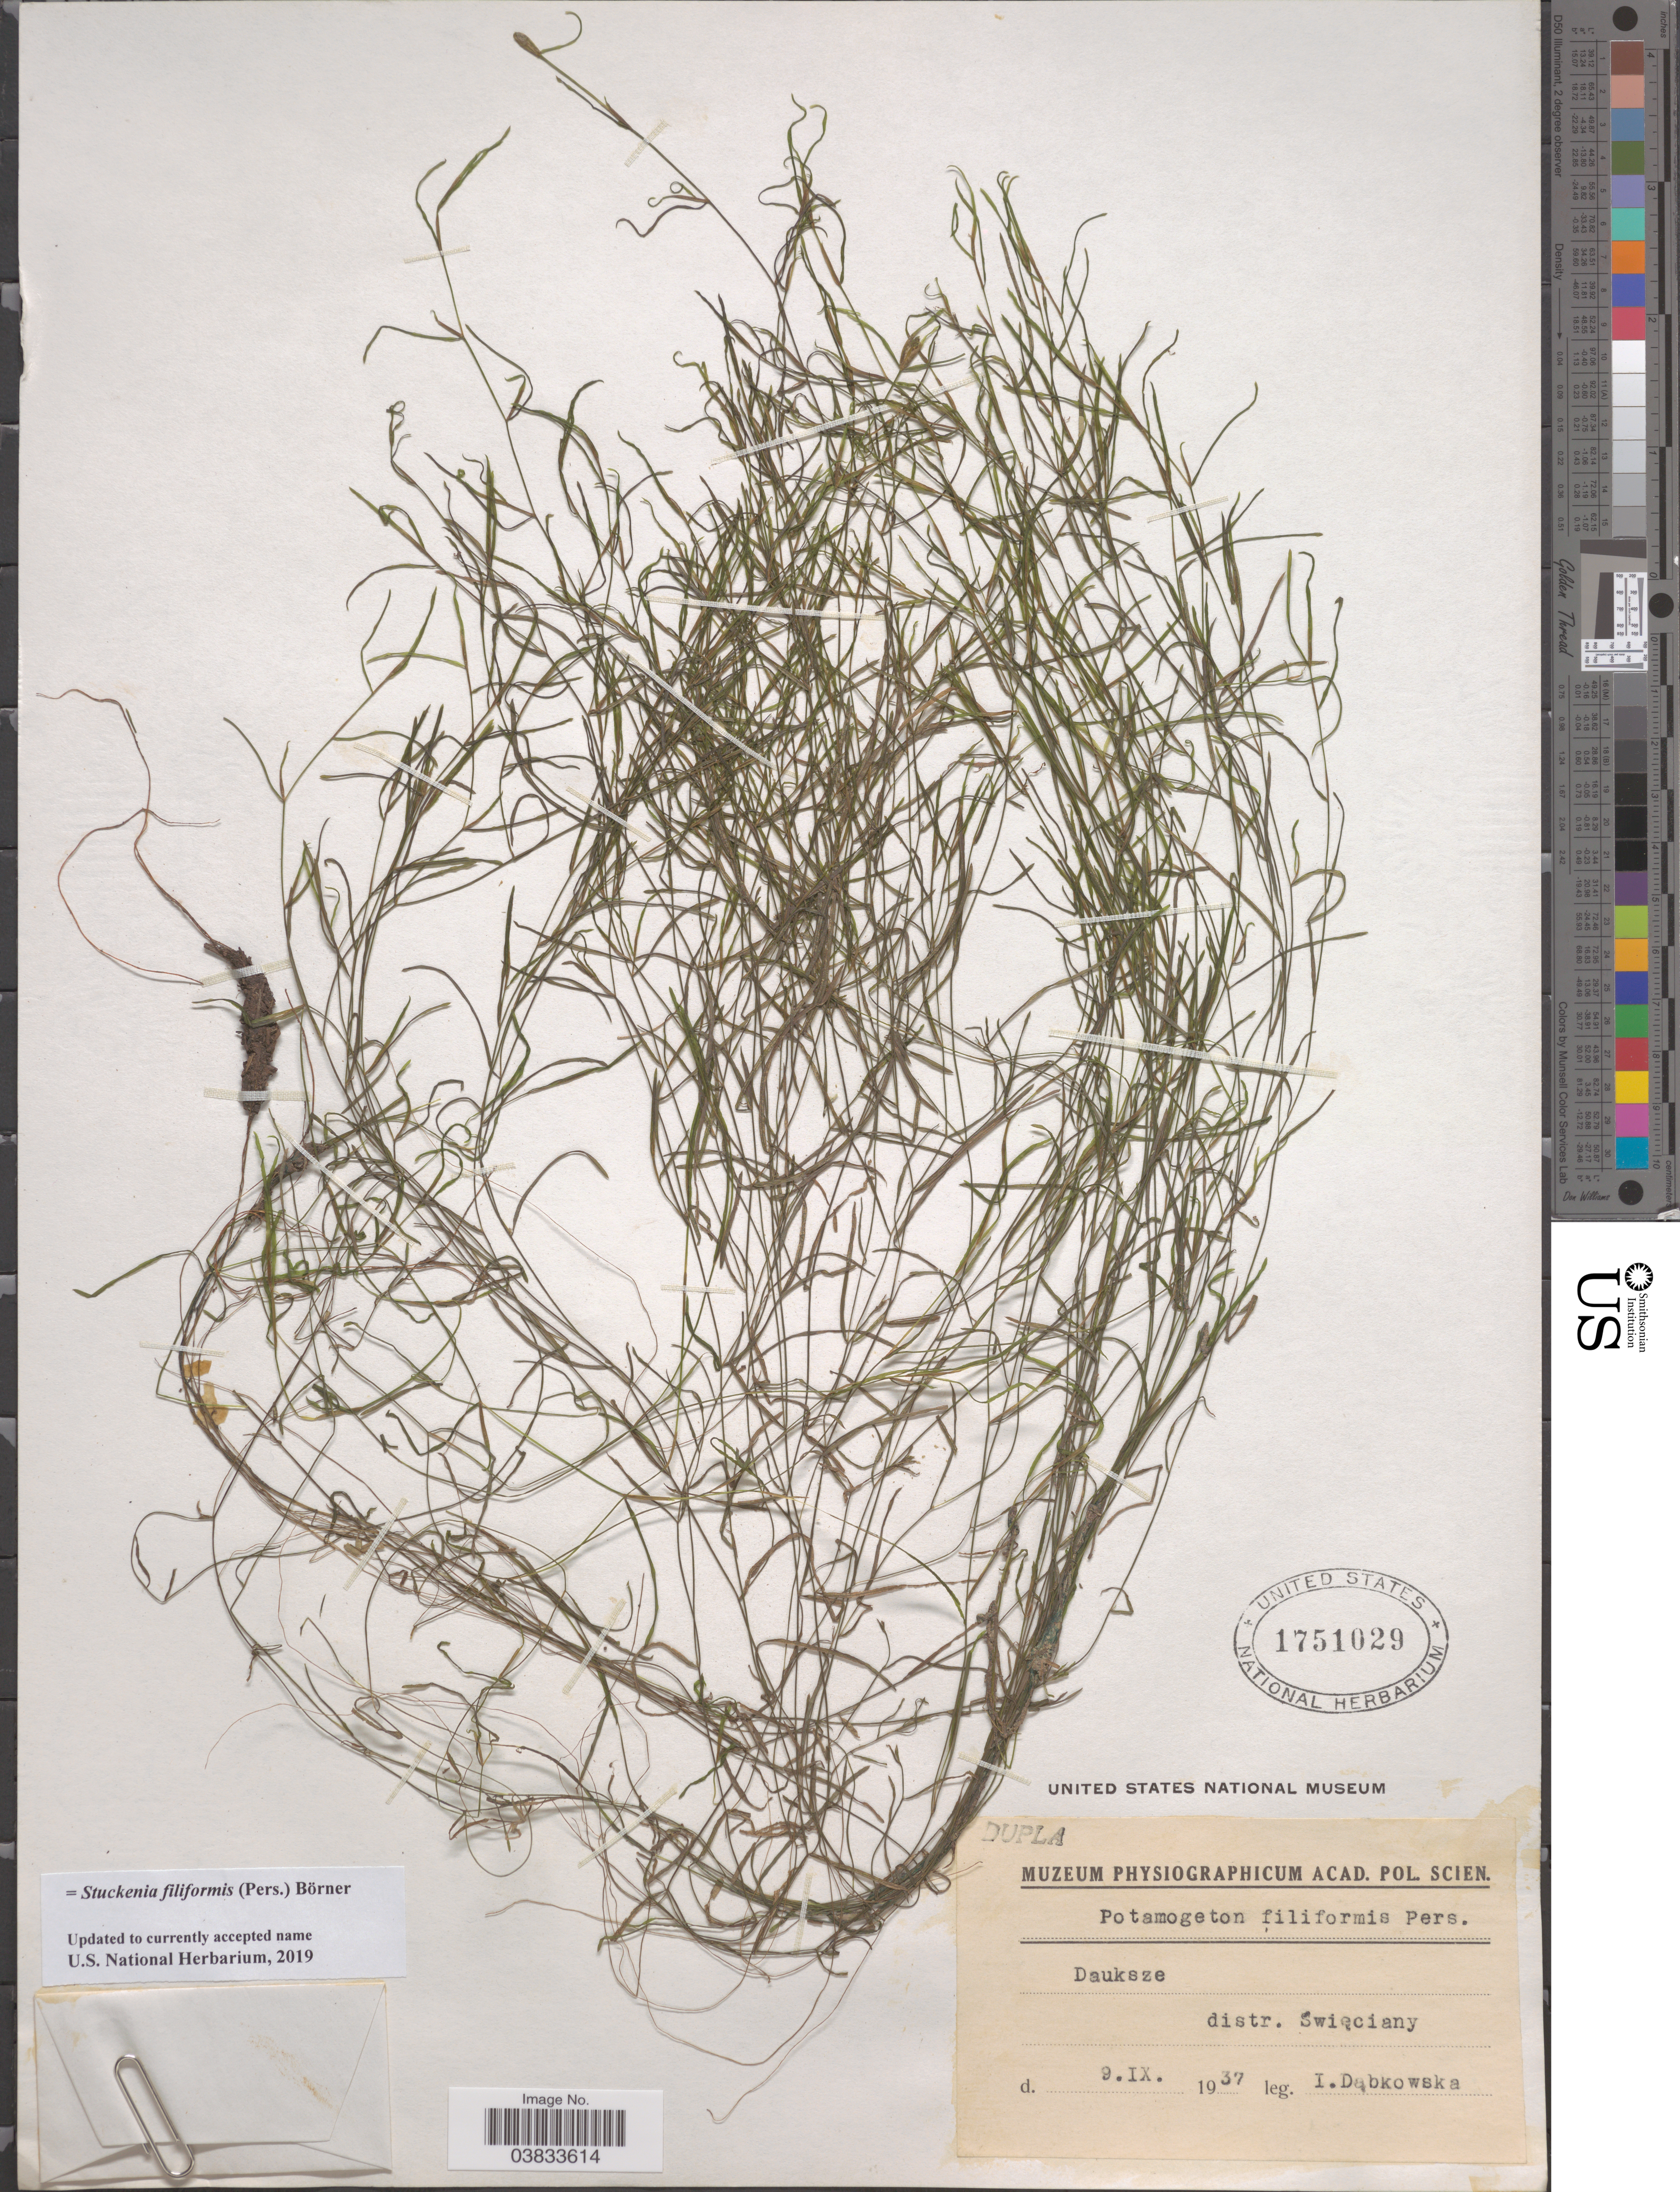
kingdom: Plantae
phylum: Tracheophyta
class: Liliopsida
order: Alismatales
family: Potamogetonaceae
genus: Stuckenia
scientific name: Stuckenia filiformis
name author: (Pers.) Börner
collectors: I. Dabkowska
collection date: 1937-09-09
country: Poland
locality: Dauksze distr. Swieciany.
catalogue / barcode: US 1751029